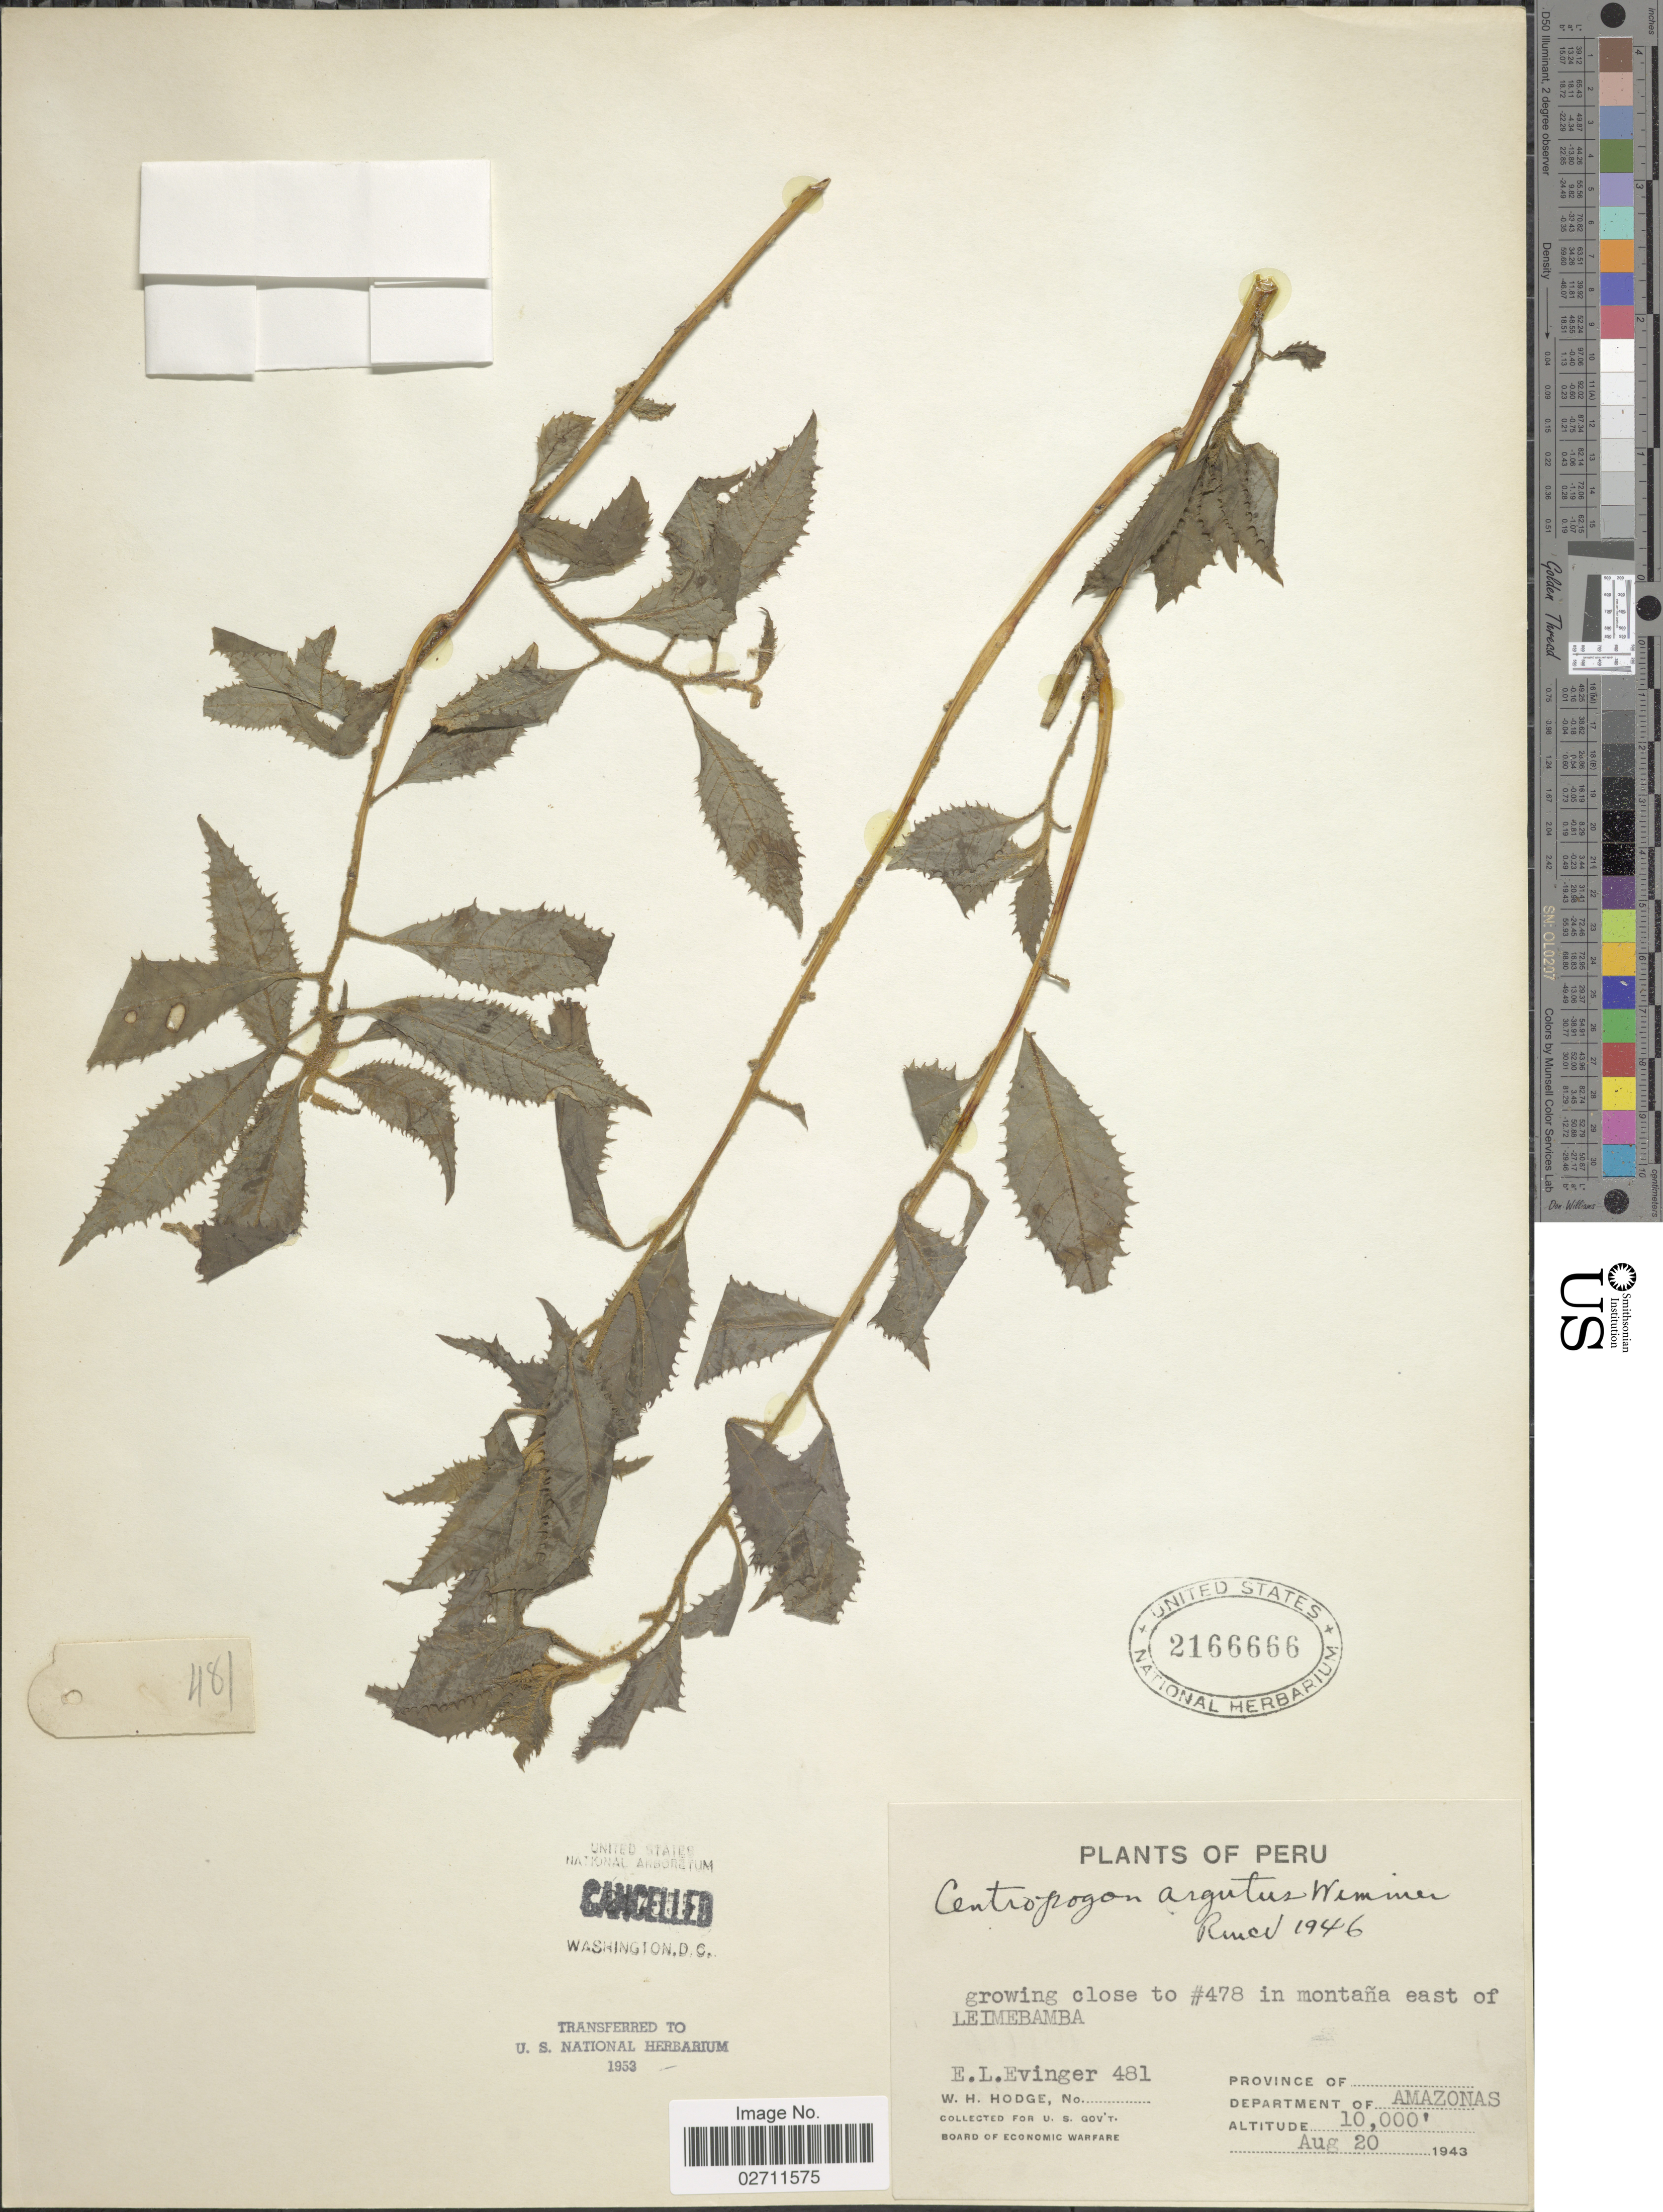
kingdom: Plantae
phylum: Tracheophyta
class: Magnoliopsida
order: Asterales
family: Campanulaceae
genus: Centropogon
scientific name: Centropogon argutus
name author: E. Wimm.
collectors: E. Evinger & W. Hodge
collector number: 481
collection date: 1943-08-20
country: Peru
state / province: Amazonas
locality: In montana east of Leimebamba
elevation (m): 3048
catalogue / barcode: US 2166666